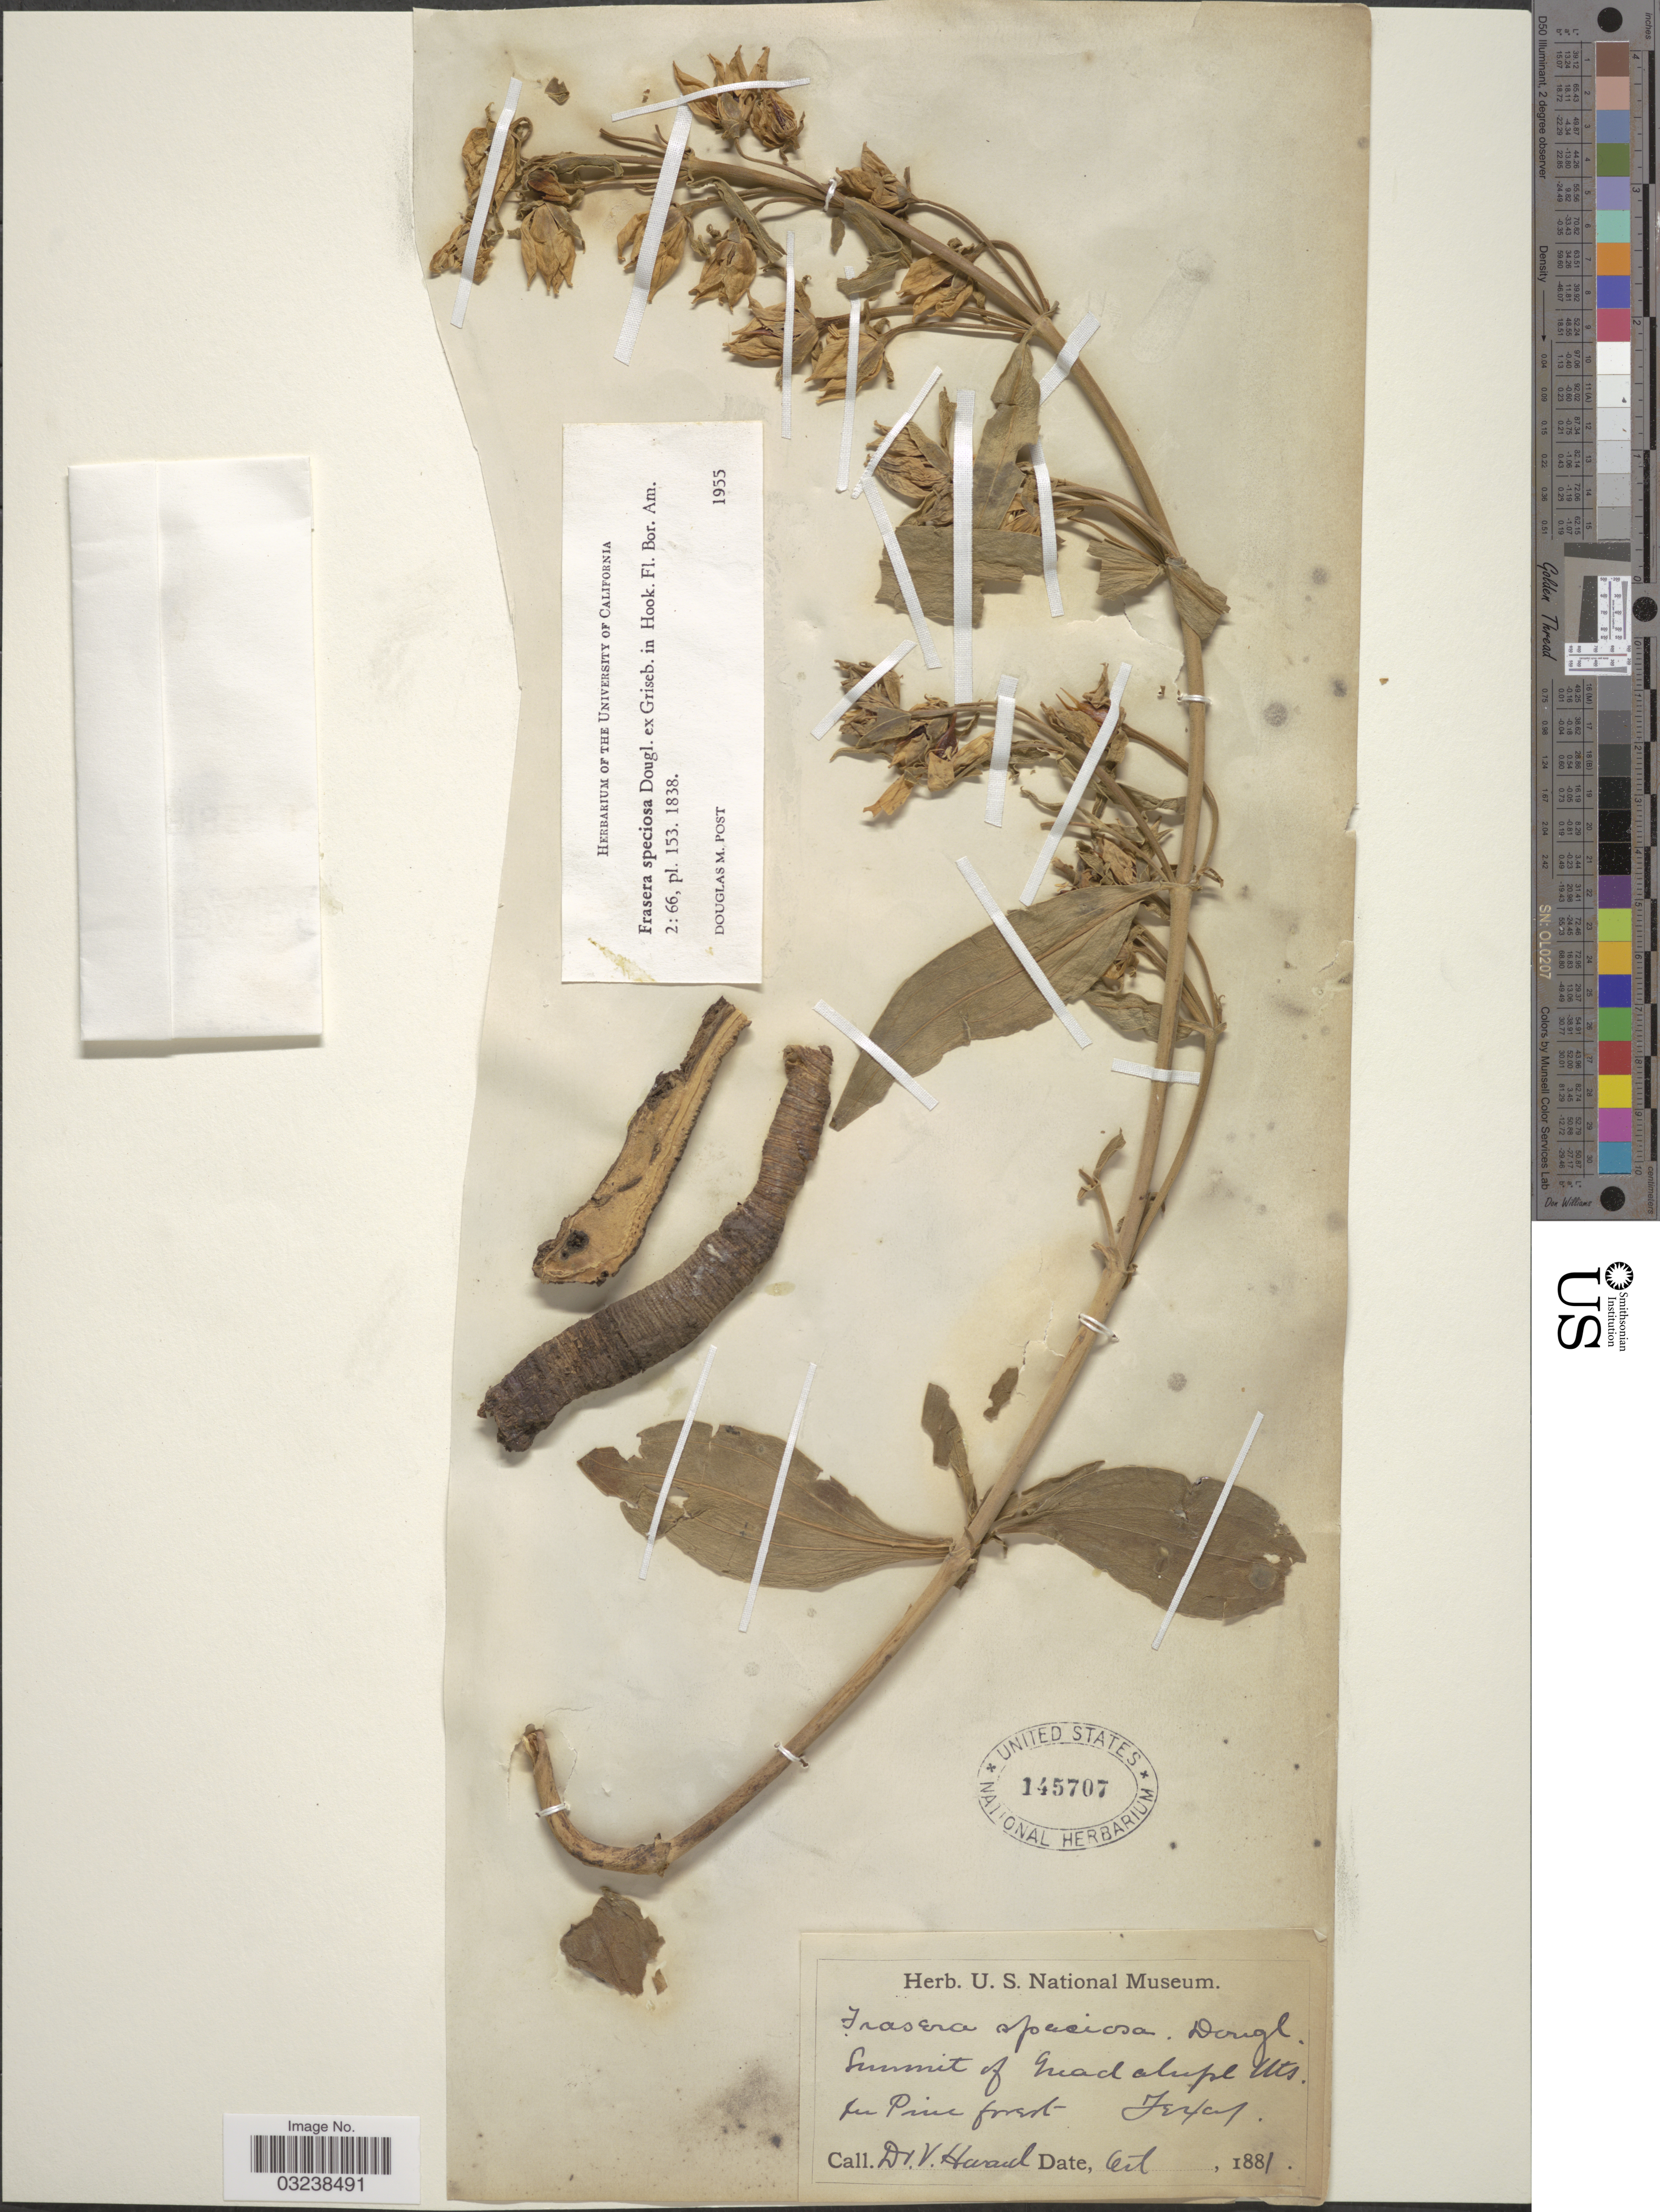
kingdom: Plantae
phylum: Tracheophyta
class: Magnoliopsida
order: Gentianales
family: Gentianaceae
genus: Swertia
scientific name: Swertia radiata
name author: (Kellogg) Kuntze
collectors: V. Havard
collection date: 1881-10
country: United States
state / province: Texas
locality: Summit of Guadalupe Mts. In Pine forest.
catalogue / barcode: US 145707